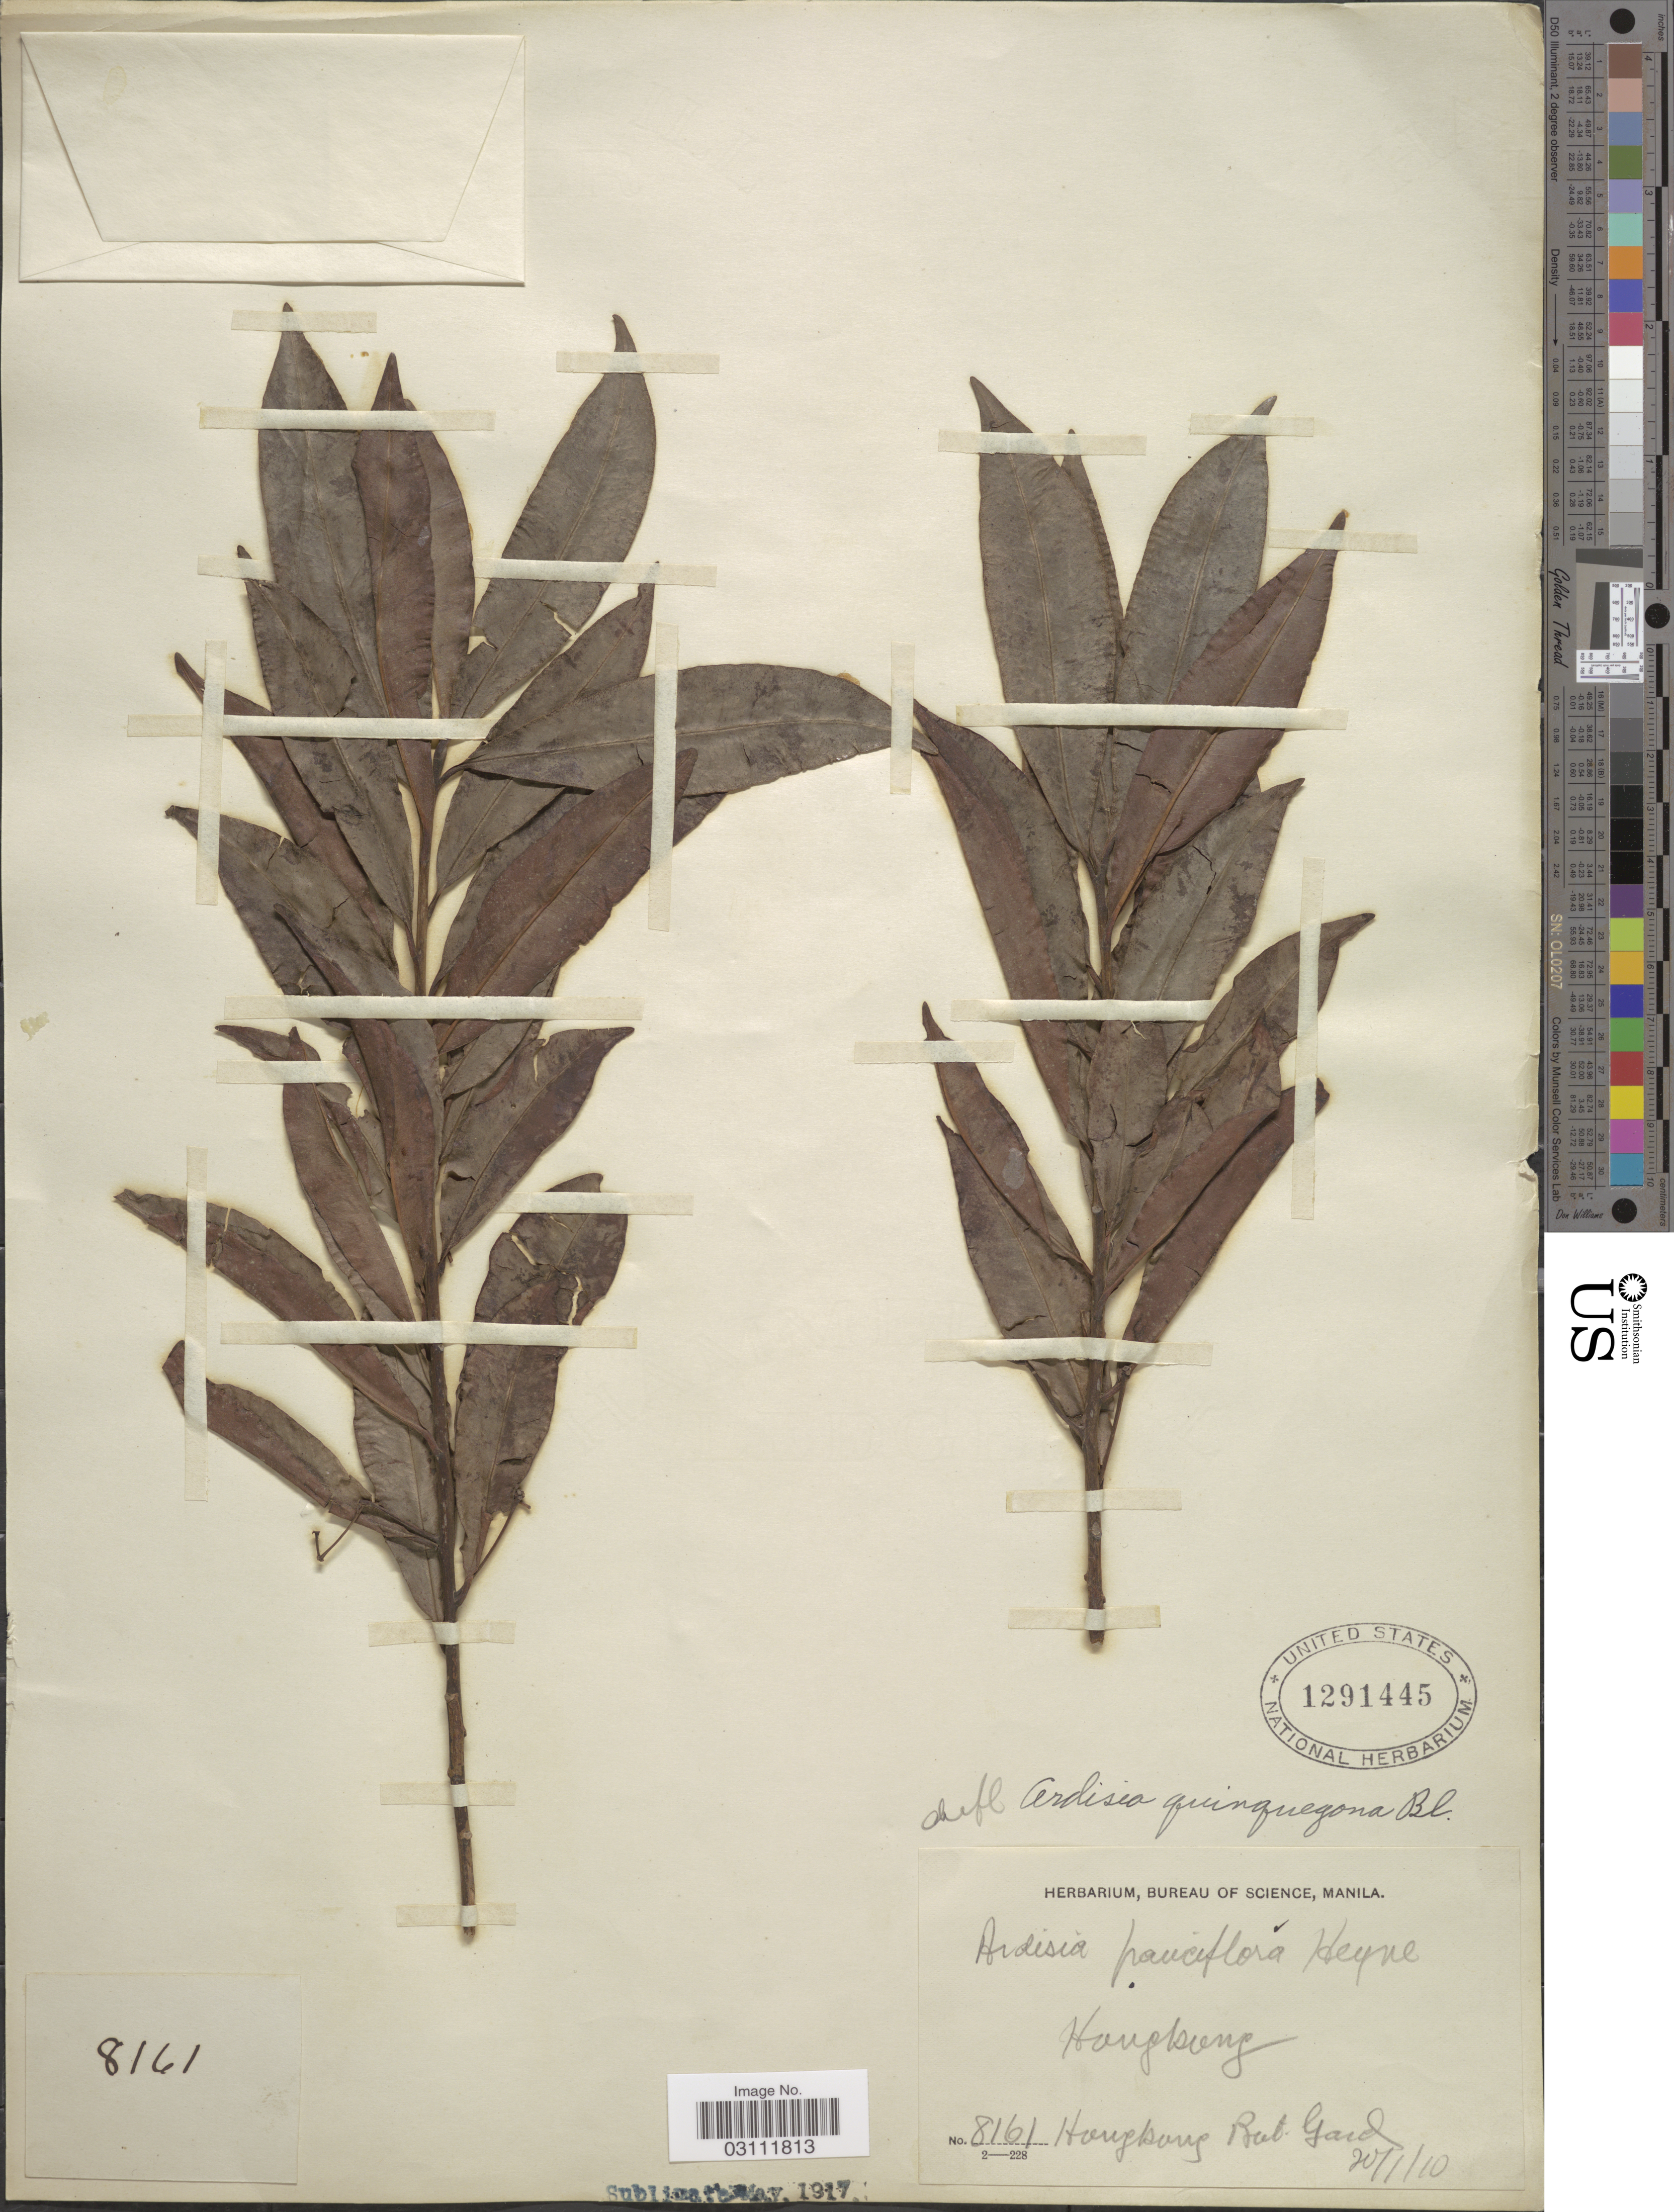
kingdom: Plantae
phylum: Tracheophyta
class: Magnoliopsida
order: Ericales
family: Primulaceae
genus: Ardisia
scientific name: Ardisia quinquegona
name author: Blume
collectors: ex Herb. Bur. Agric. Manila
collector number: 8161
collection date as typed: Transcribed d/m/y: 20/1/10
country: China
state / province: Hong Kong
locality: Hong Kong Bot. Gard.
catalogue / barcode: US 1291445